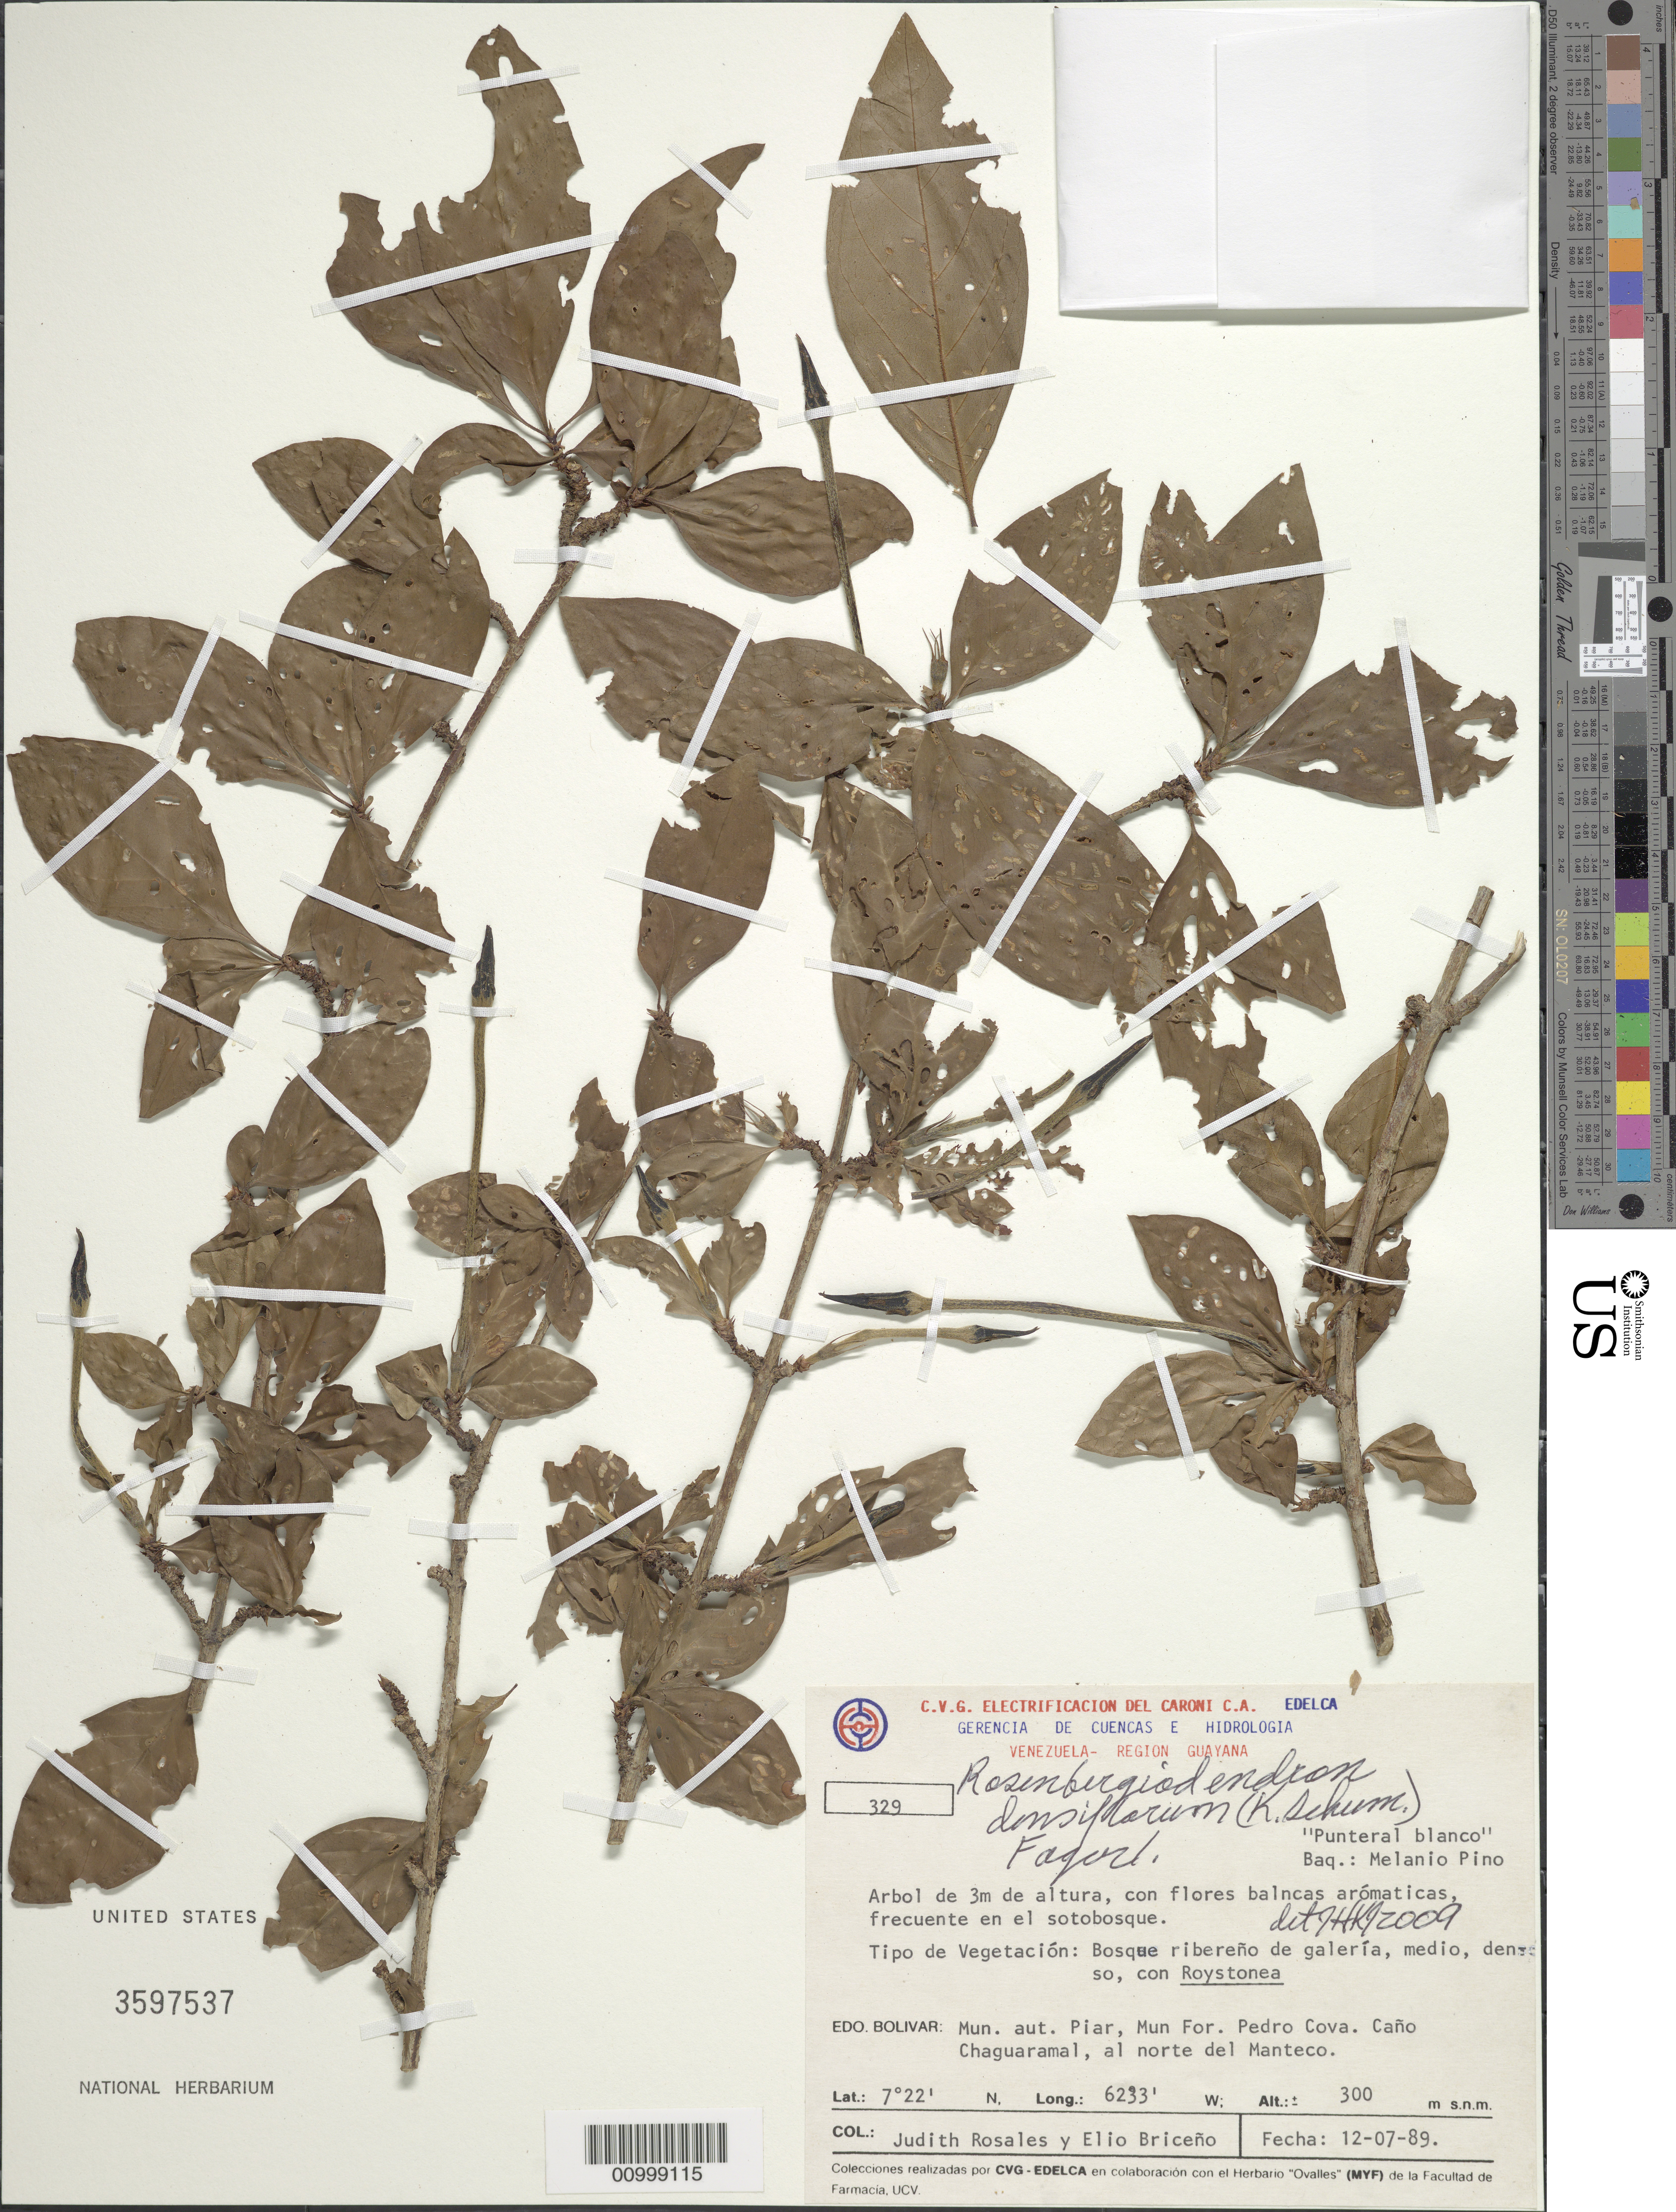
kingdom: Plantae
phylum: Tracheophyta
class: Magnoliopsida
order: Gentianales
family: Rubiaceae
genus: Rosenbergiodendron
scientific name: Rosenbergiodendron densiflorum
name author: (K. Schum.) Fagerl.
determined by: Kirkbride, J. H.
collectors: J. Rosales & E. Briceno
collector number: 329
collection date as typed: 12-Jul-89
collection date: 1989-07-12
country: Venezuela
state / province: Bolívar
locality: Mun. aut. Piar, Mun For. Pedro Cova. Cano Chaguaramal, al norte del Manteco.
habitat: Bosque ribereno de galeria, medio, denso, con Roystonea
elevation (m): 300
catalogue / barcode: US 3597537